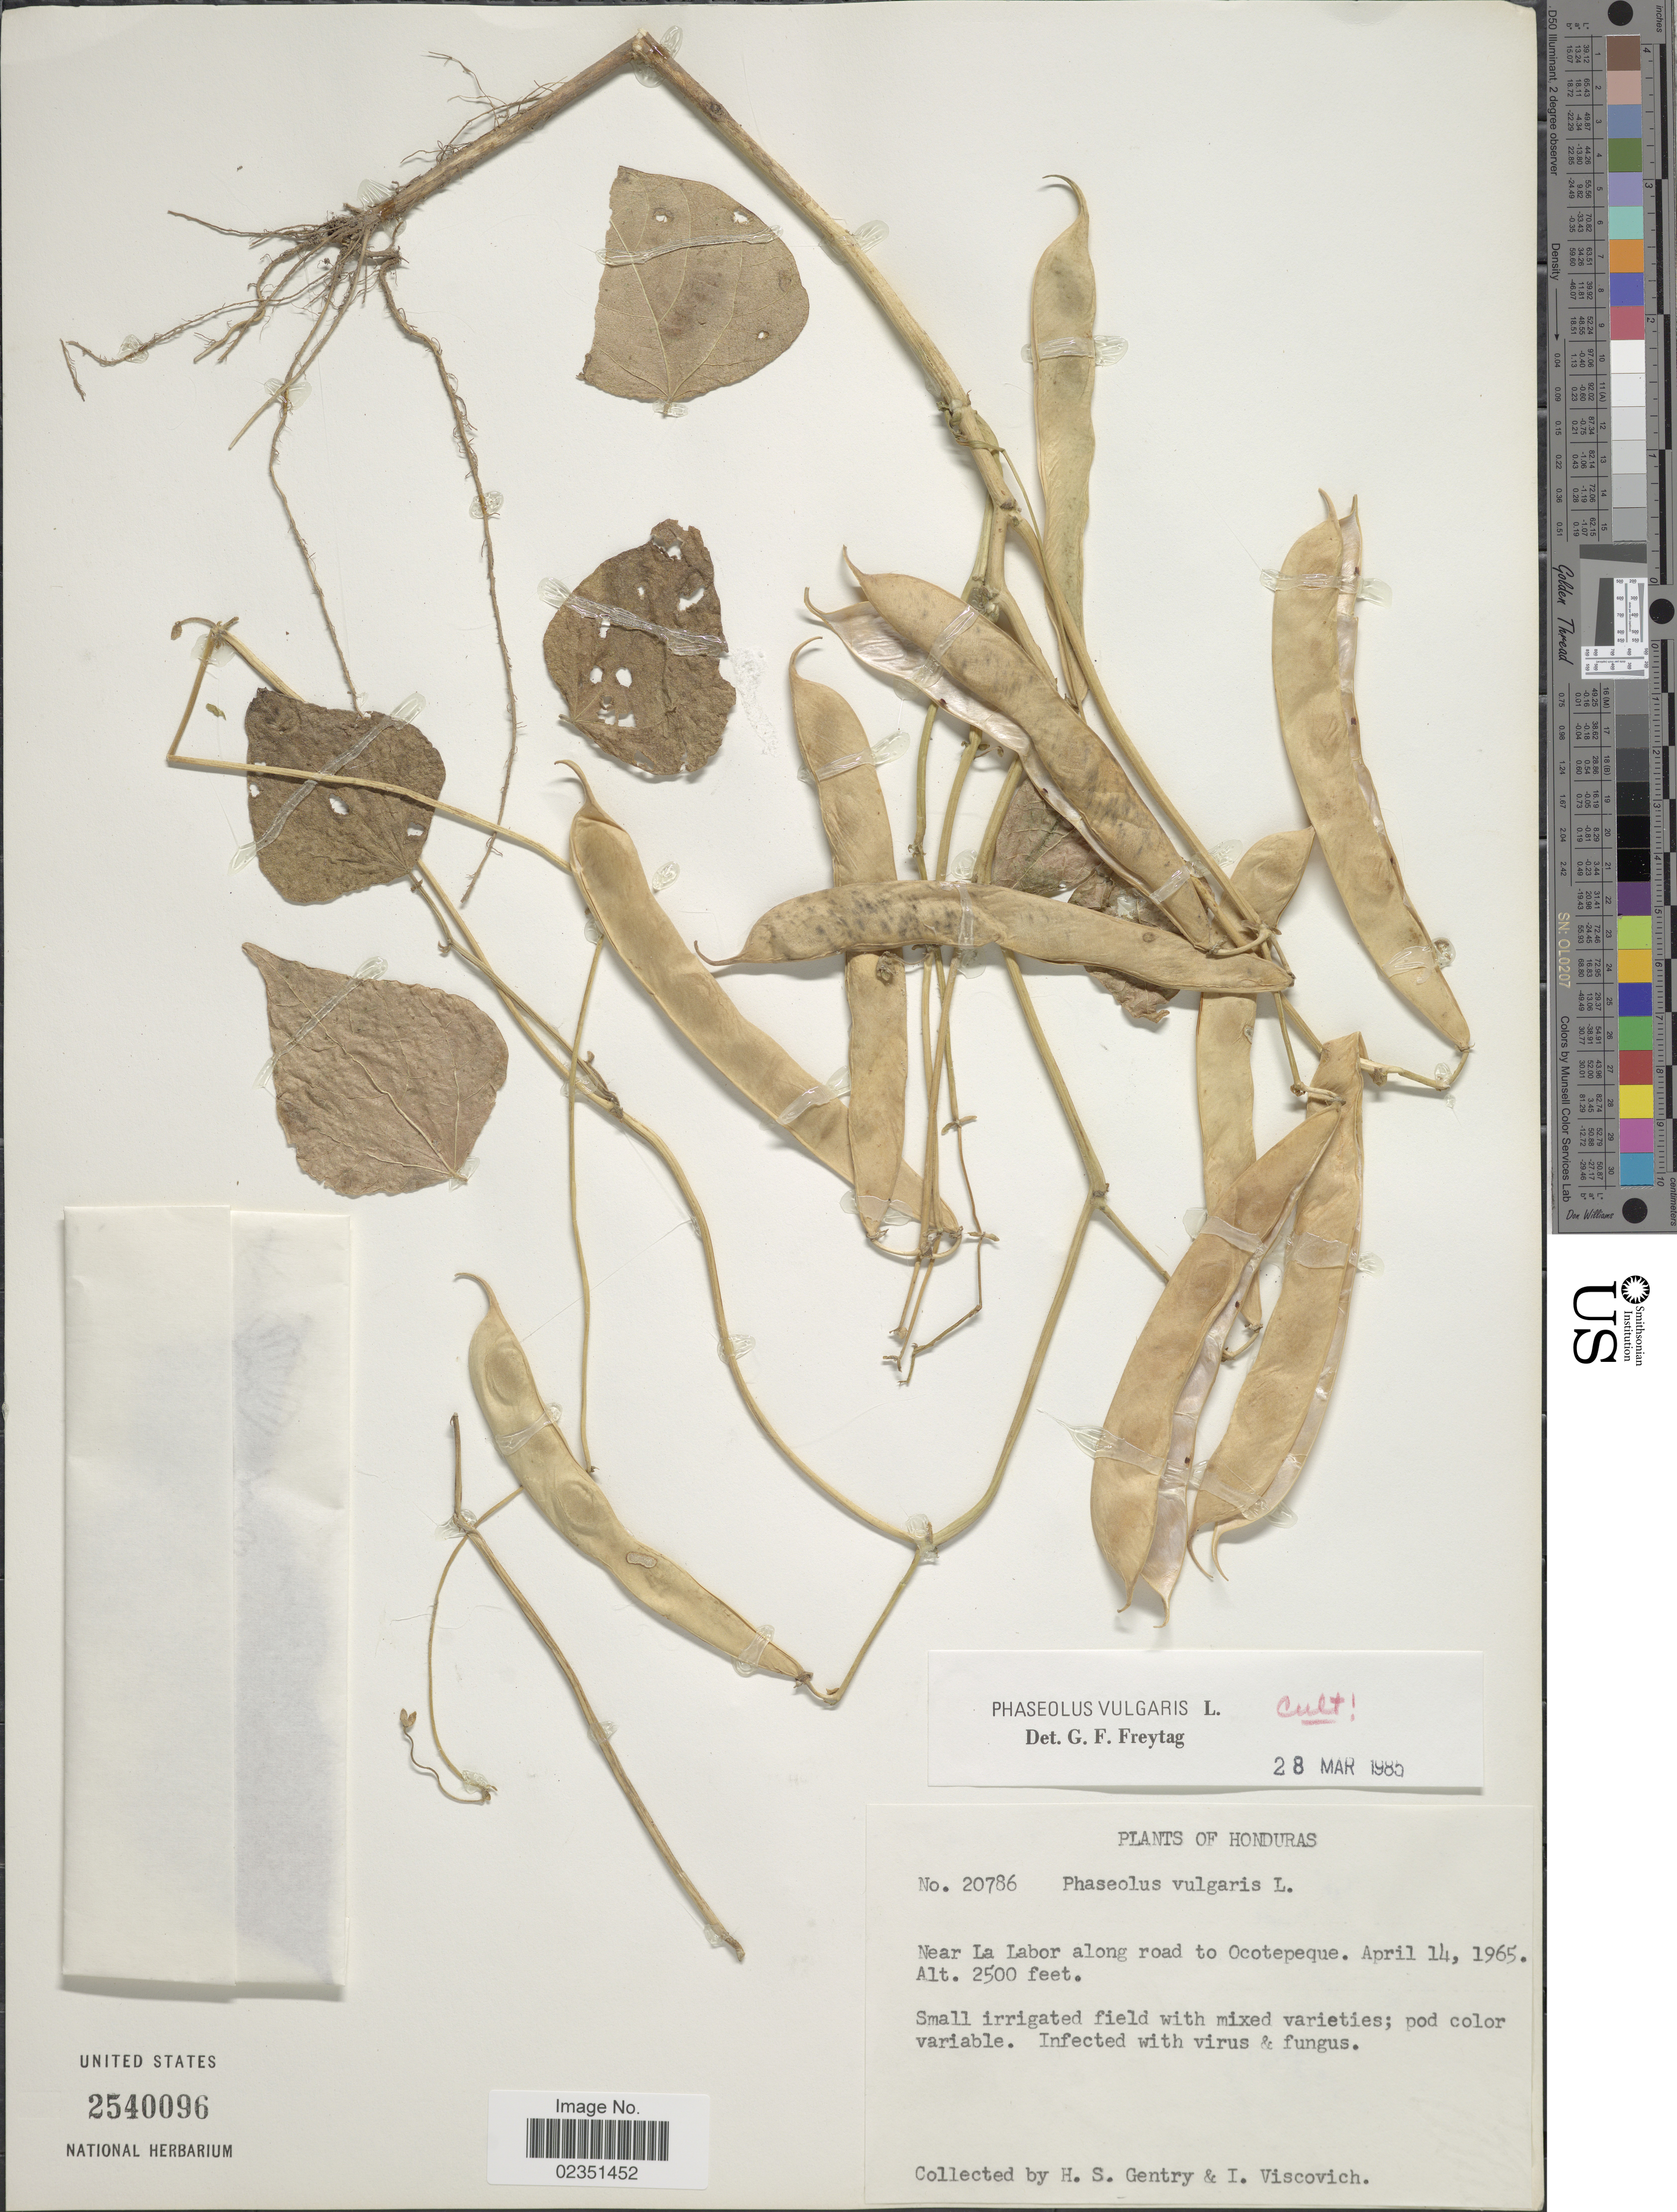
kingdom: Plantae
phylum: Tracheophyta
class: Magnoliopsida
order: Fabales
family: Fabaceae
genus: Phaseolus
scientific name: Phaseolus vulgaris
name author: L.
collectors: H. S. Gentry & I. Viscovich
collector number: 20786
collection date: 1965-04-14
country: Honduras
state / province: Ocotepeque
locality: Near La Labor along road to Ocotepeque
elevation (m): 762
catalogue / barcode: US 2540096